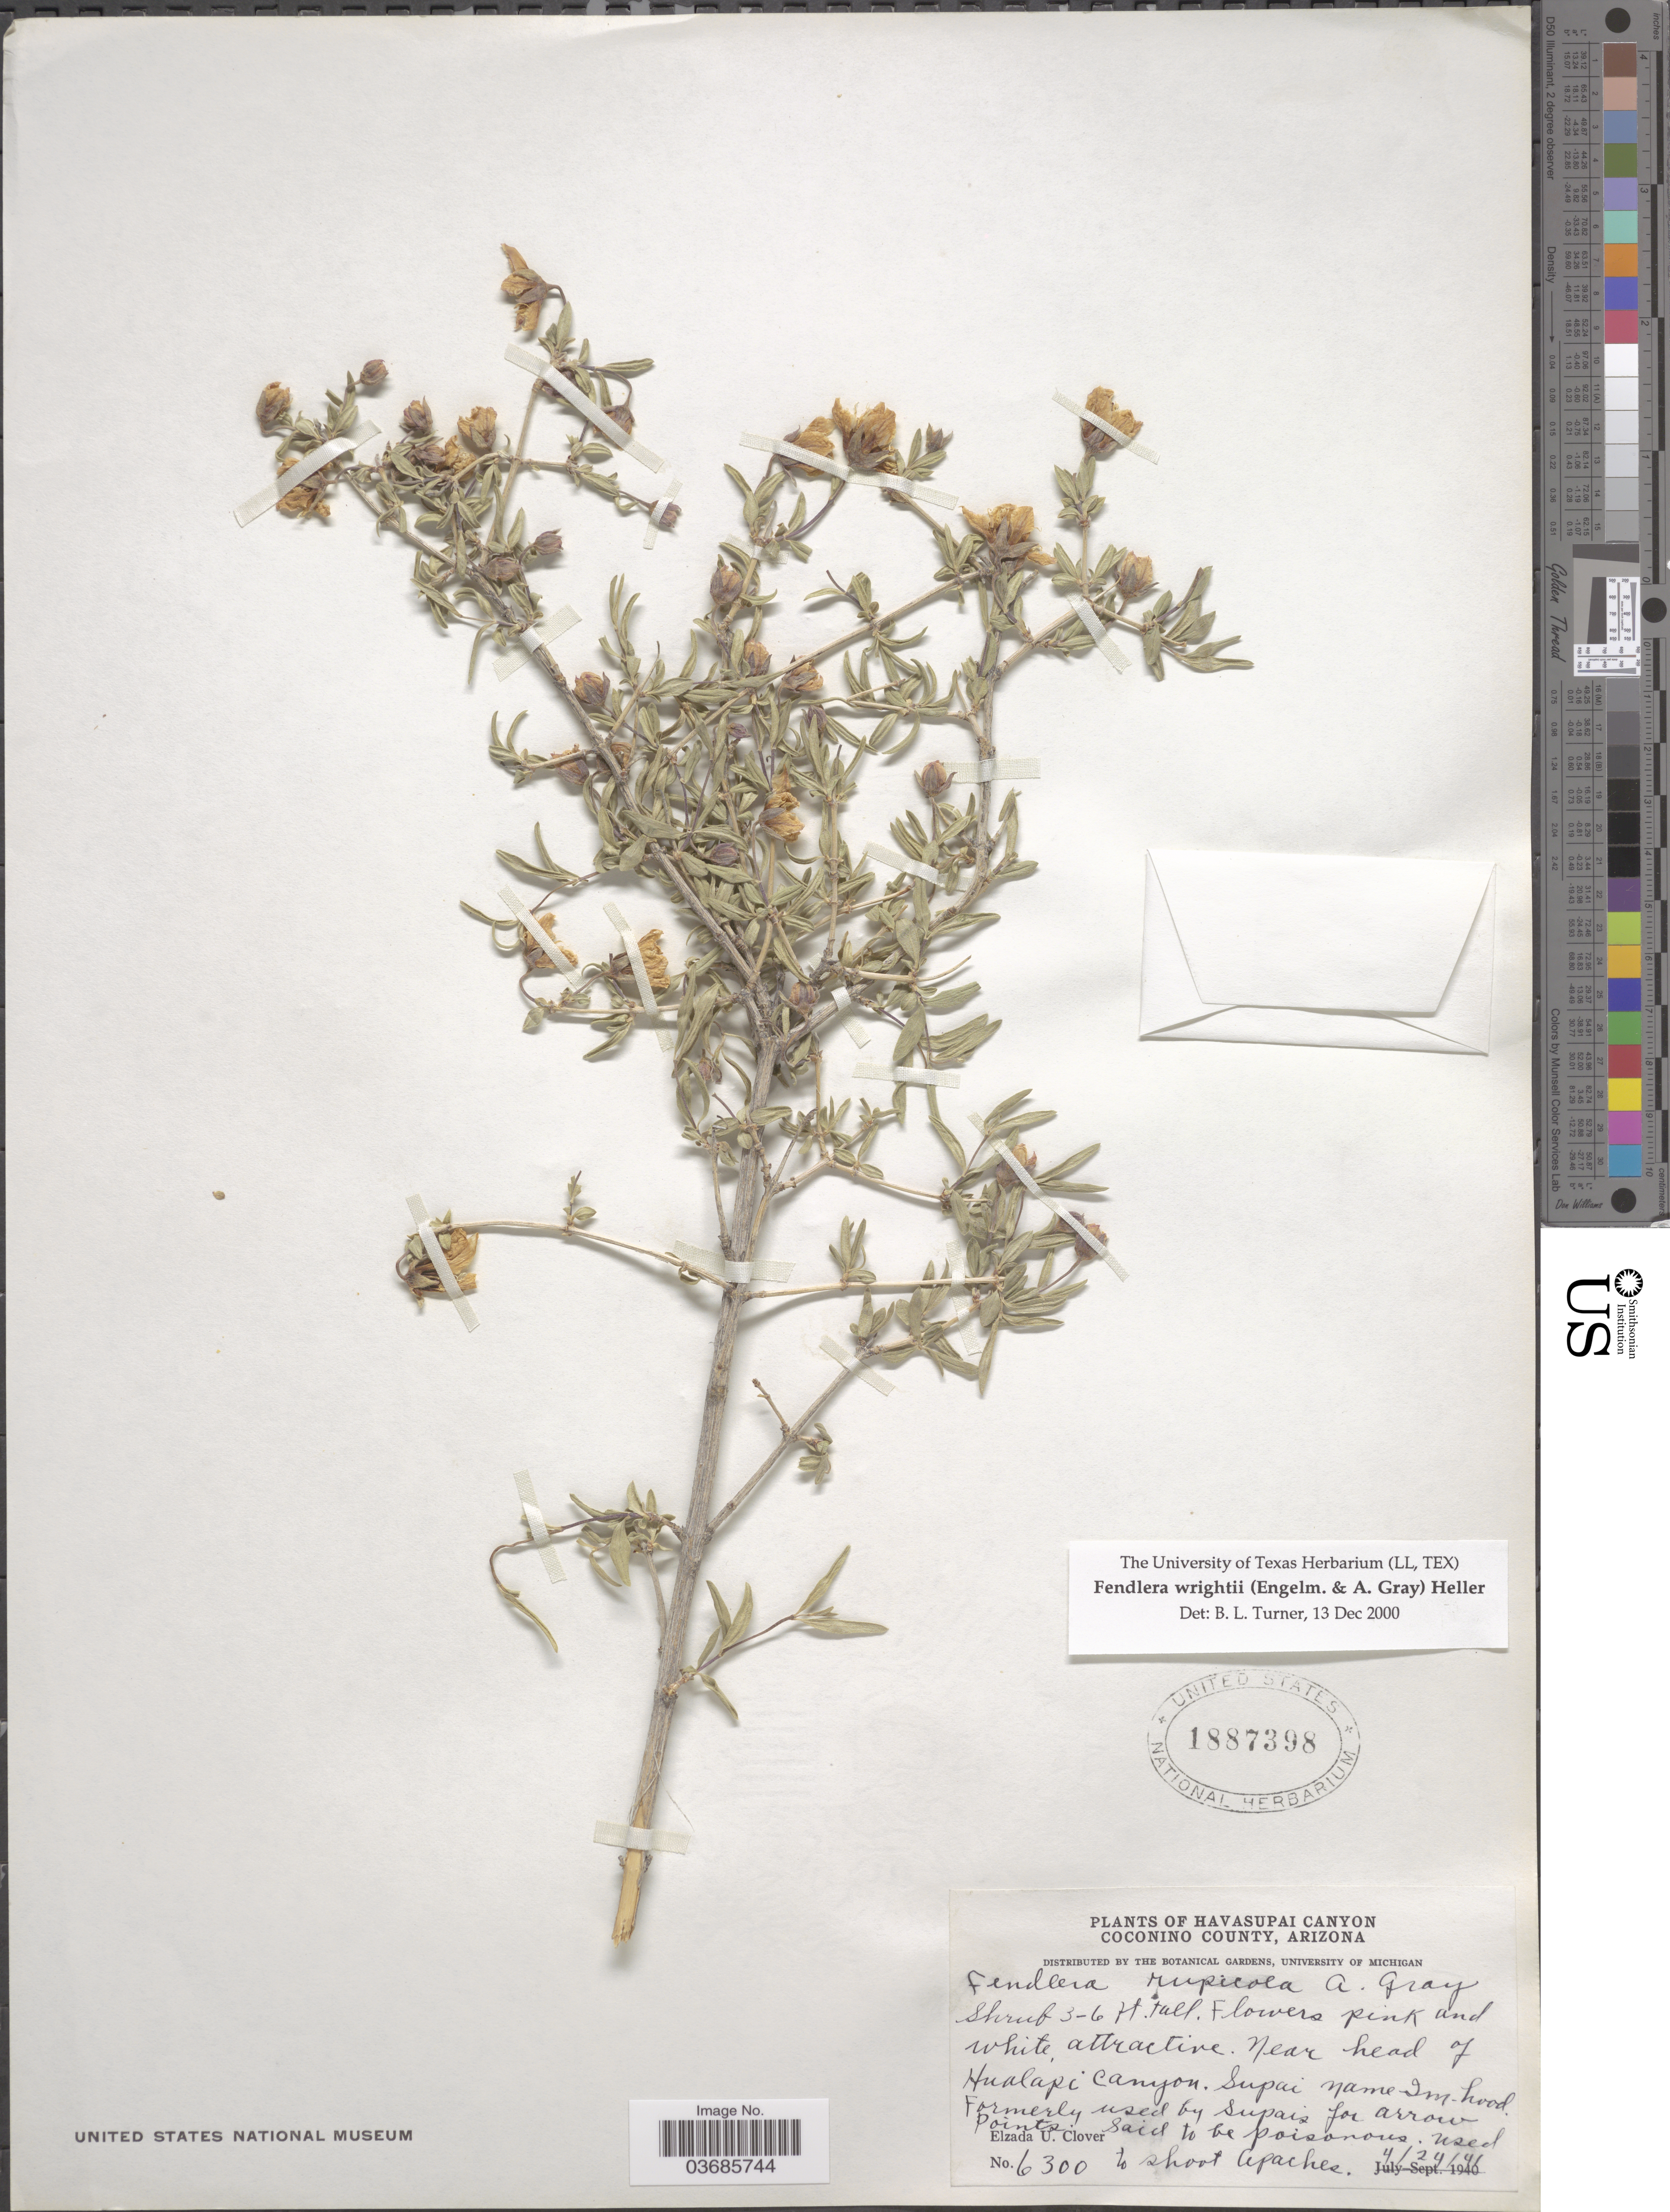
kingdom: Plantae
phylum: Tracheophyta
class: Magnoliopsida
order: Cornales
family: Hydrangeaceae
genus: Fendlera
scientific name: Fendlera wrightii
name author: (Engelm. & A. Gray) A. Heller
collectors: E. U. Clover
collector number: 6300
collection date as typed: Transcribed d/m/y: 24/4/91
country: United States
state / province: Arizona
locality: Havasupai Canyon, Coconino County. Near head of Hualapi canyon.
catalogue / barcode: US 1887398